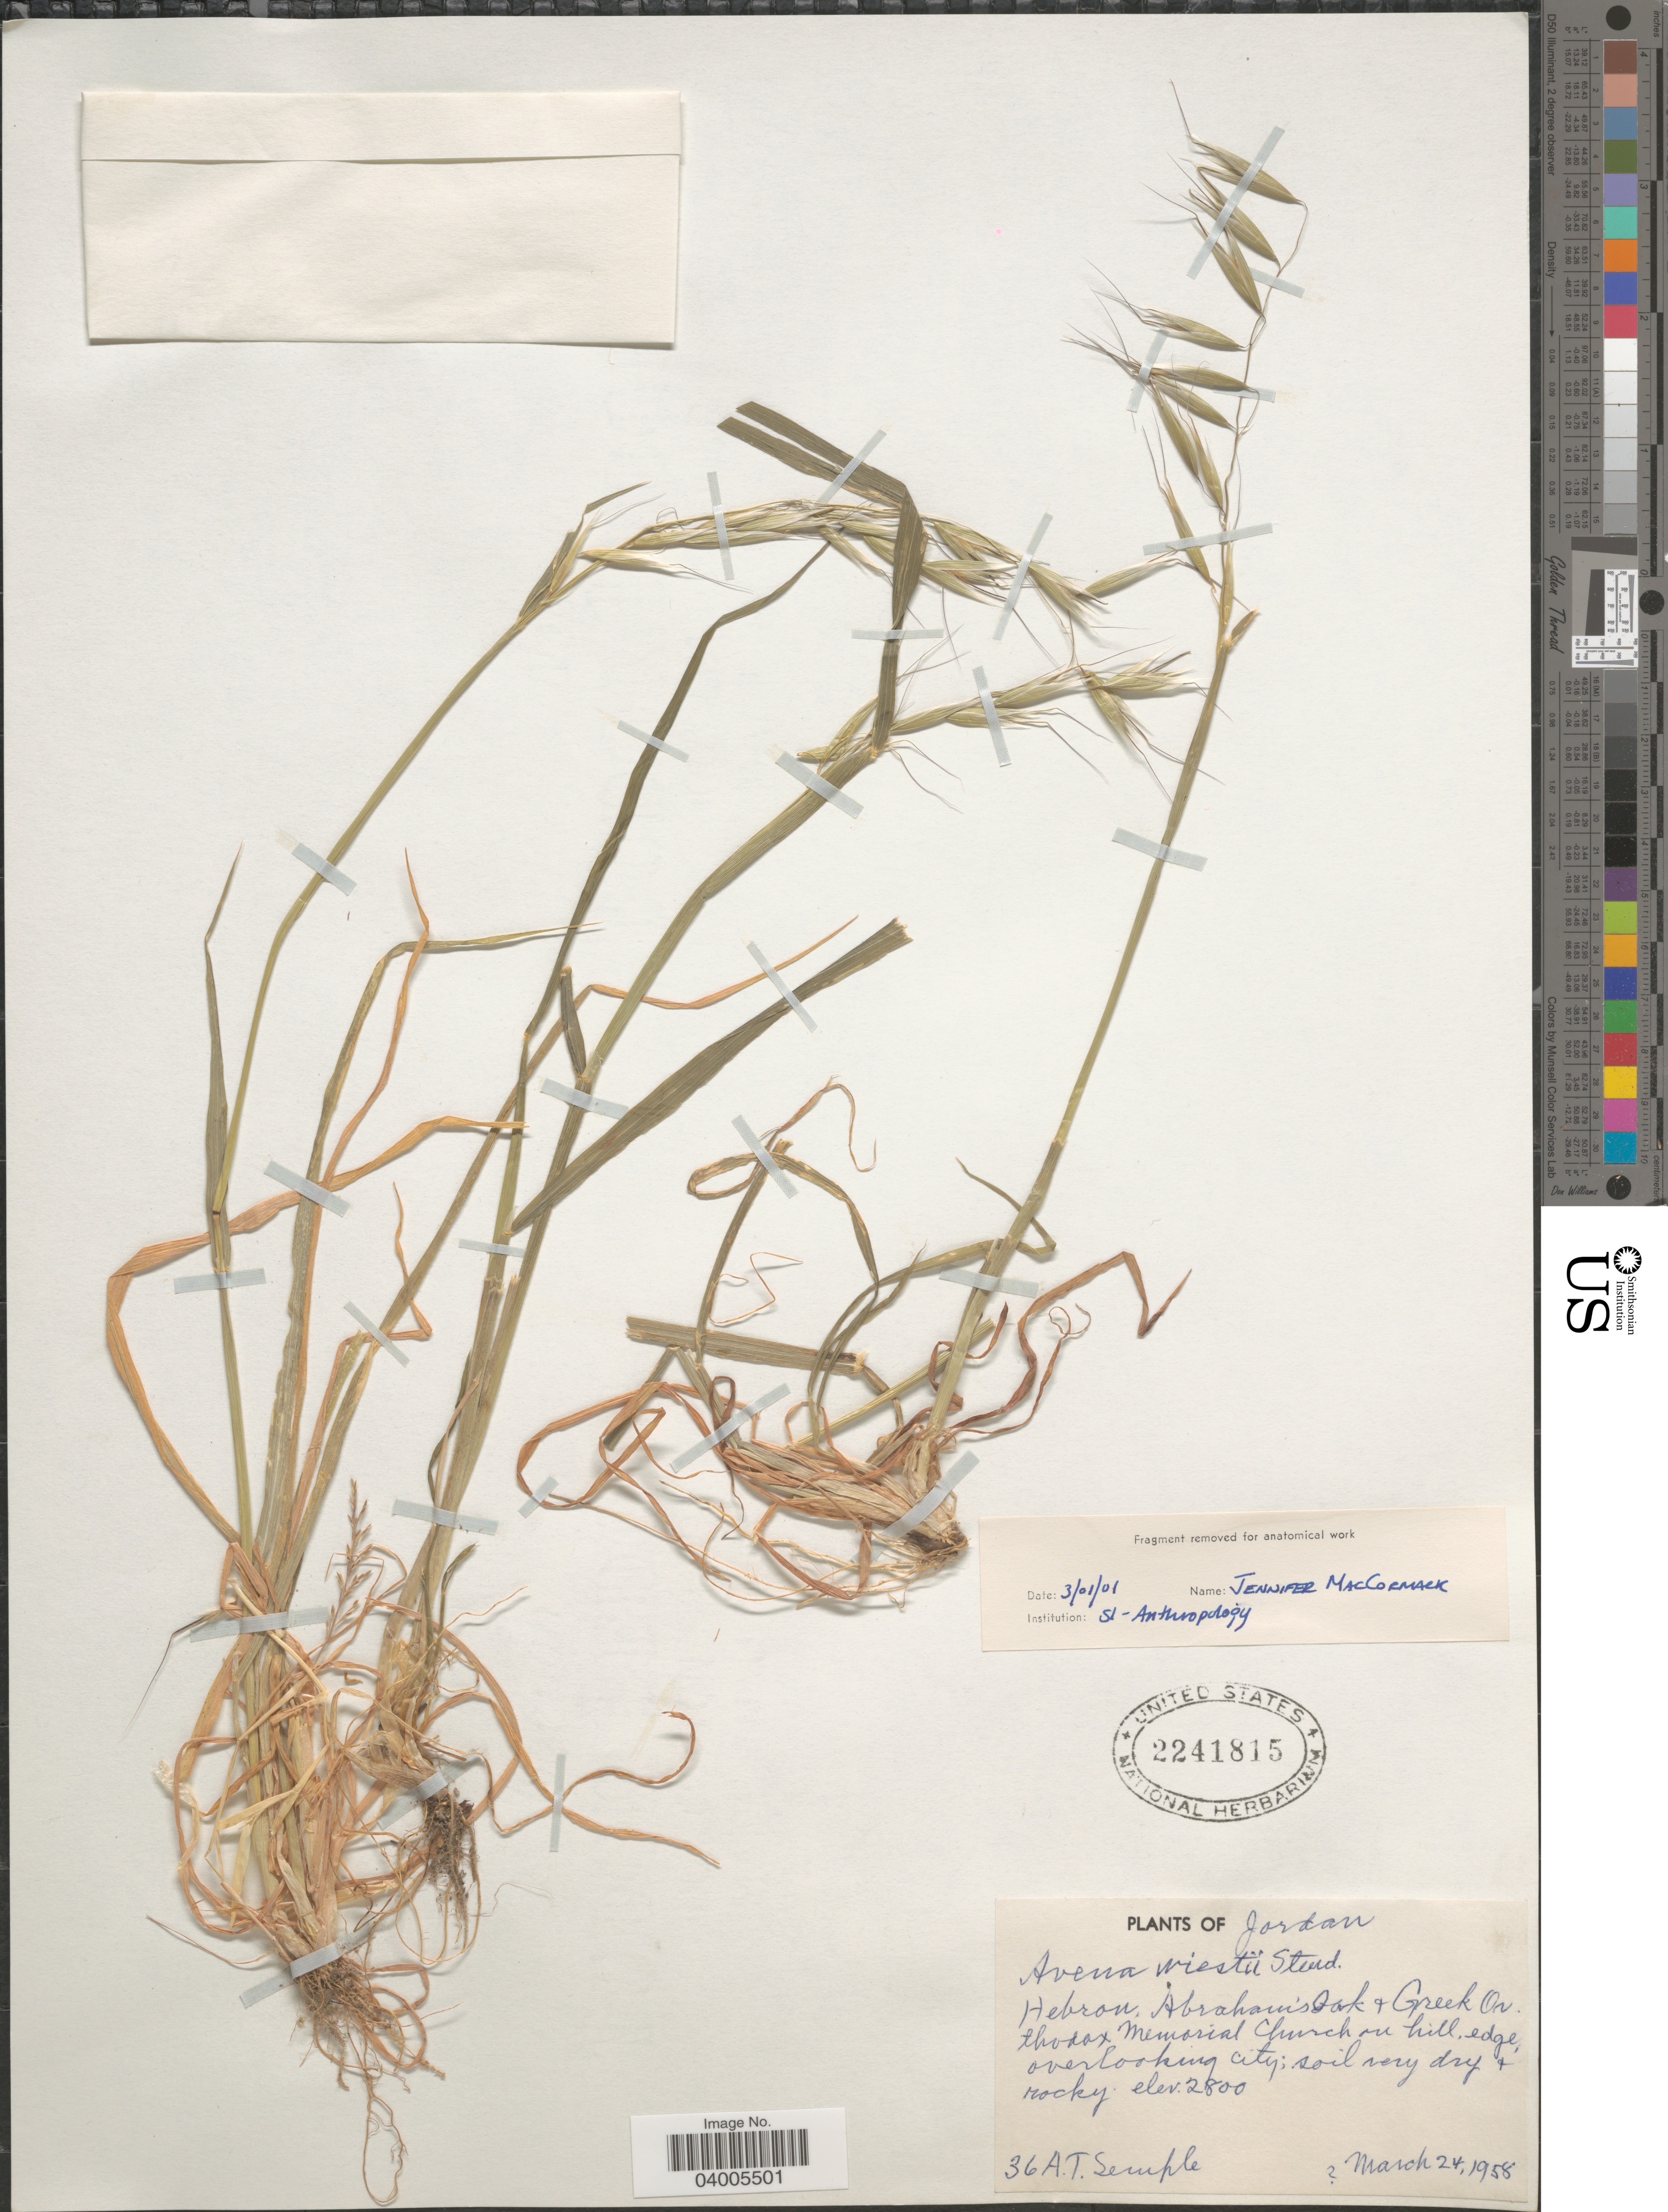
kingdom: Plantae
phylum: Tracheophyta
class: Liliopsida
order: Poales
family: Poaceae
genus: Avena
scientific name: Avena wiestii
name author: Steud.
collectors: A. Semple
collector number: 36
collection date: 1958-03-24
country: Jordan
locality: Hebron, Abraham's Oak + Greek Orthodax Memorial Church on hill edge, overlooking city.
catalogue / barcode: US 2241815